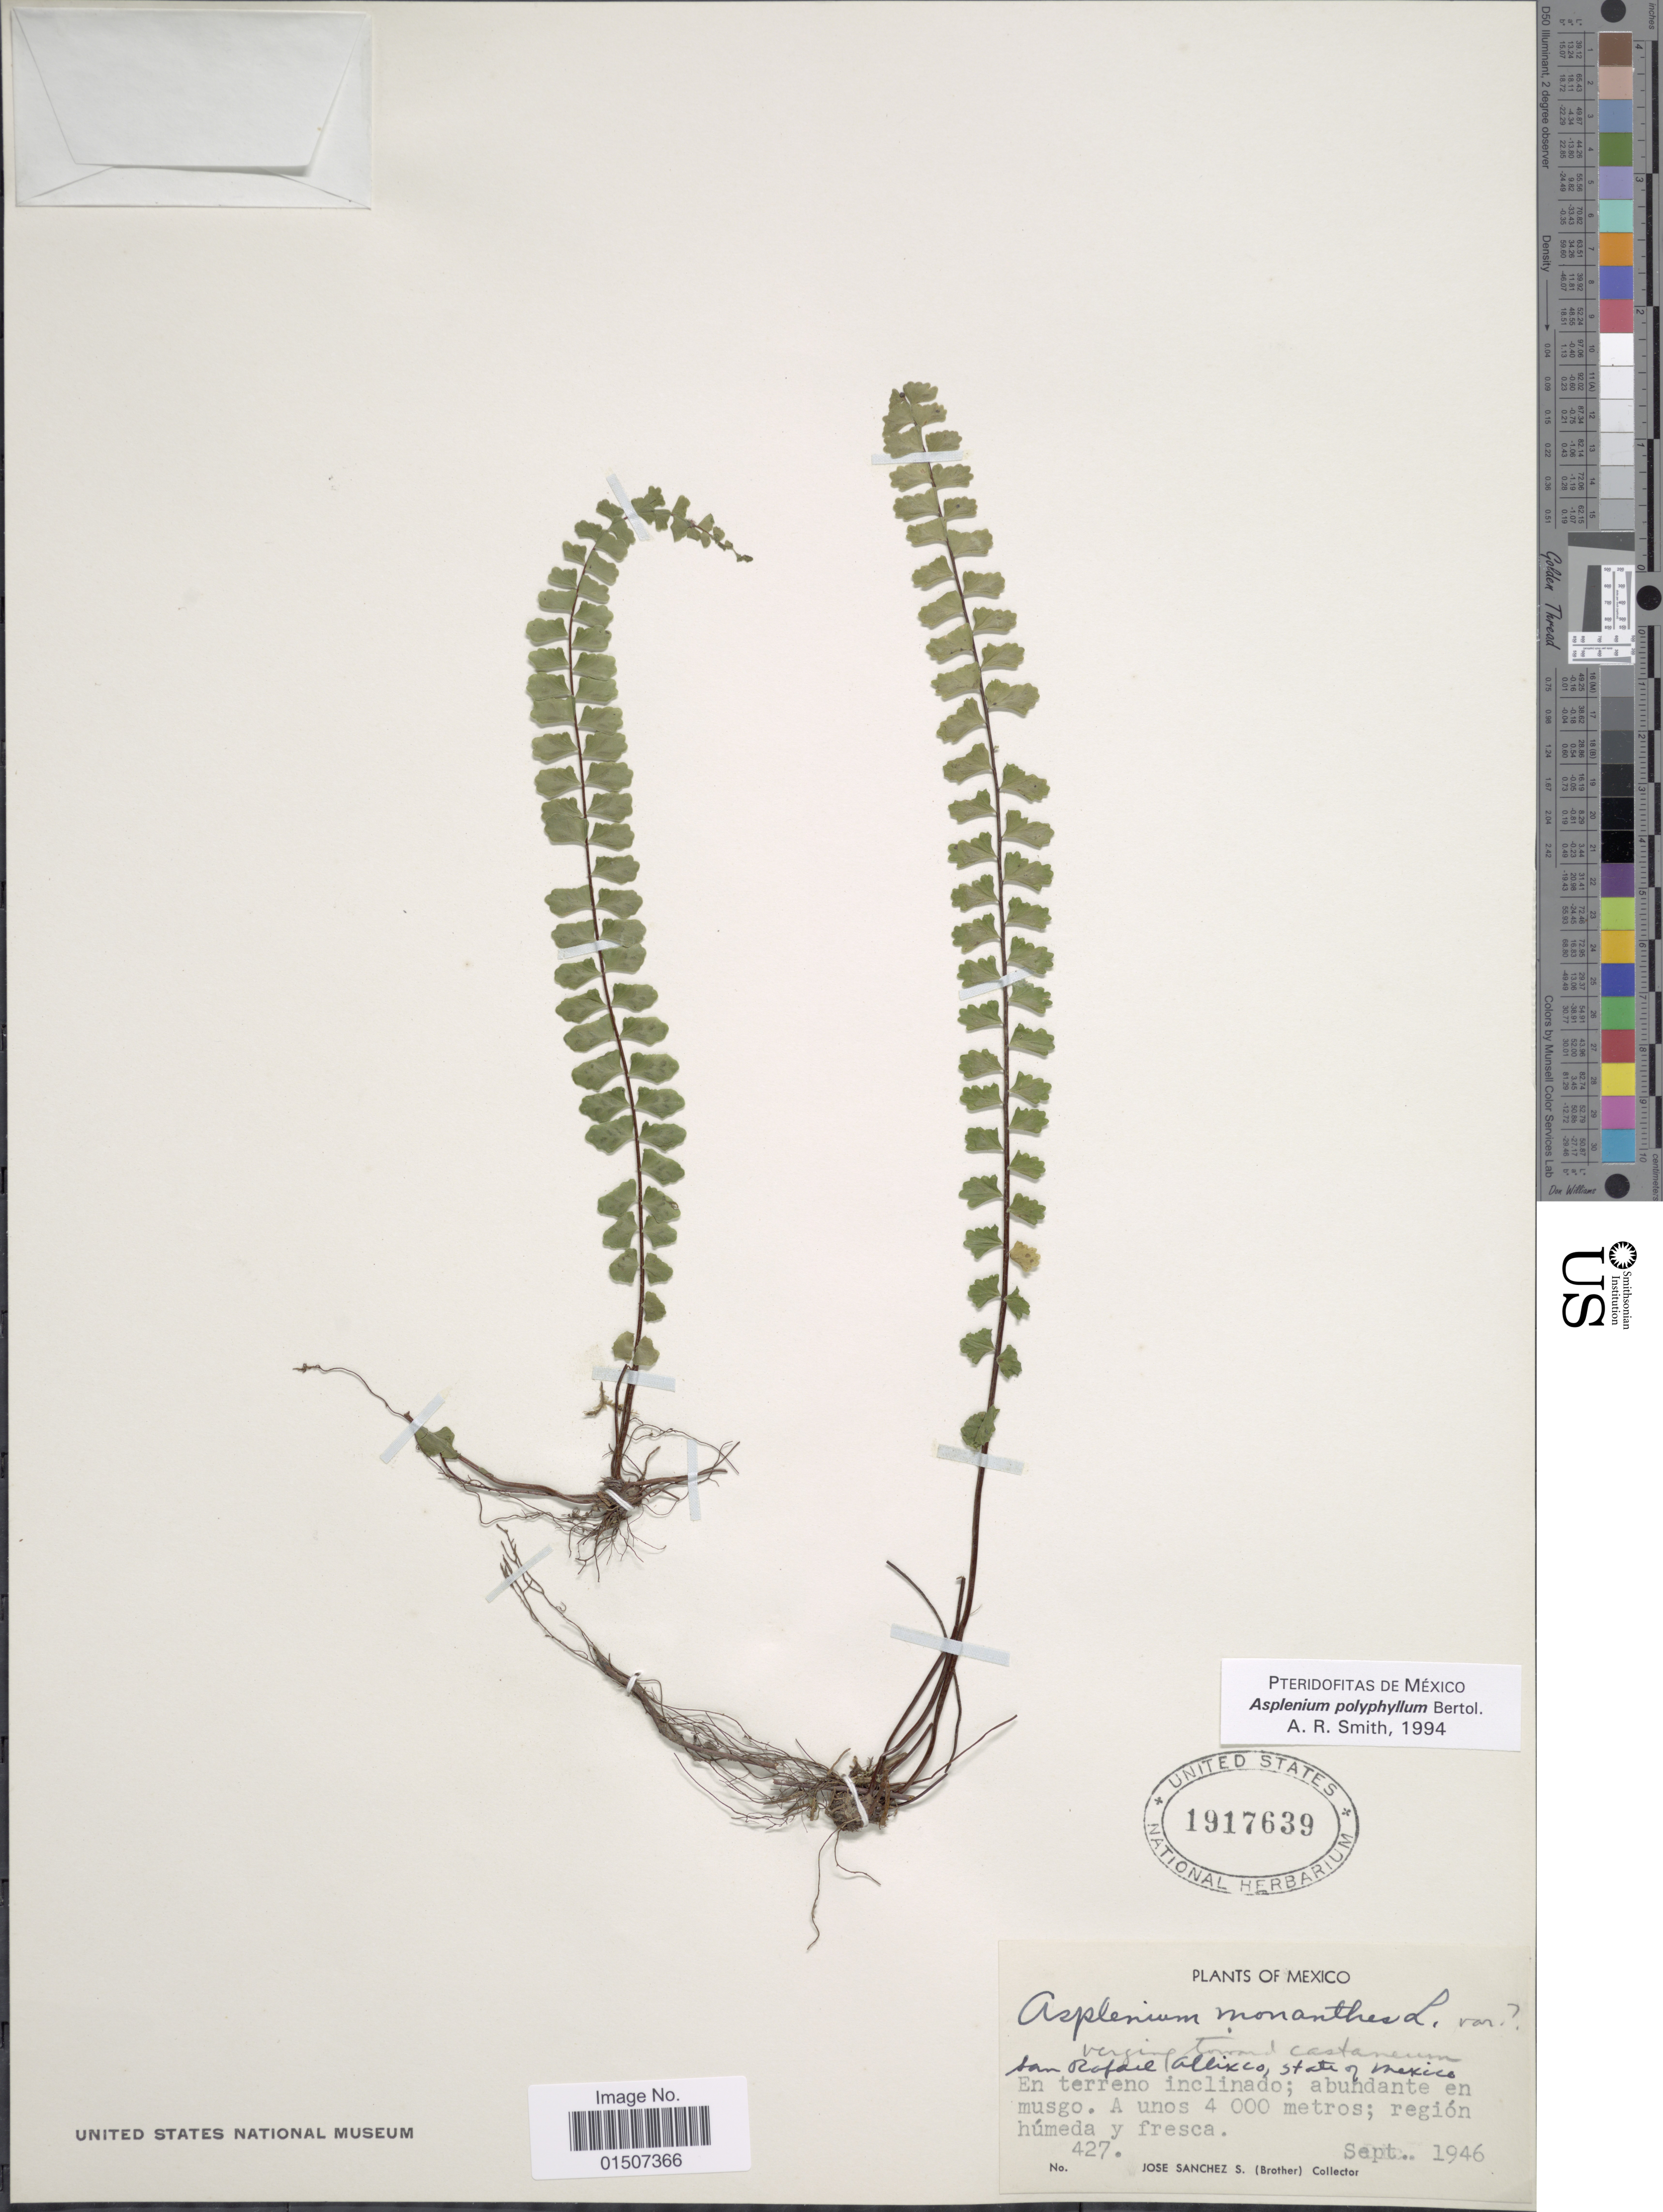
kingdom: Plantae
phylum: Tracheophyta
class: Polypodiopsida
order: Polypodiales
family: Aspleniaceae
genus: Asplenium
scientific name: Asplenium polyphyllum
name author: Bertol.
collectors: J. Sanchez S.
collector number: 427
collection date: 1946-09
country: Mexico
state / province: México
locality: San Rafael Atlixco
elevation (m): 4000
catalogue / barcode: US 1917639